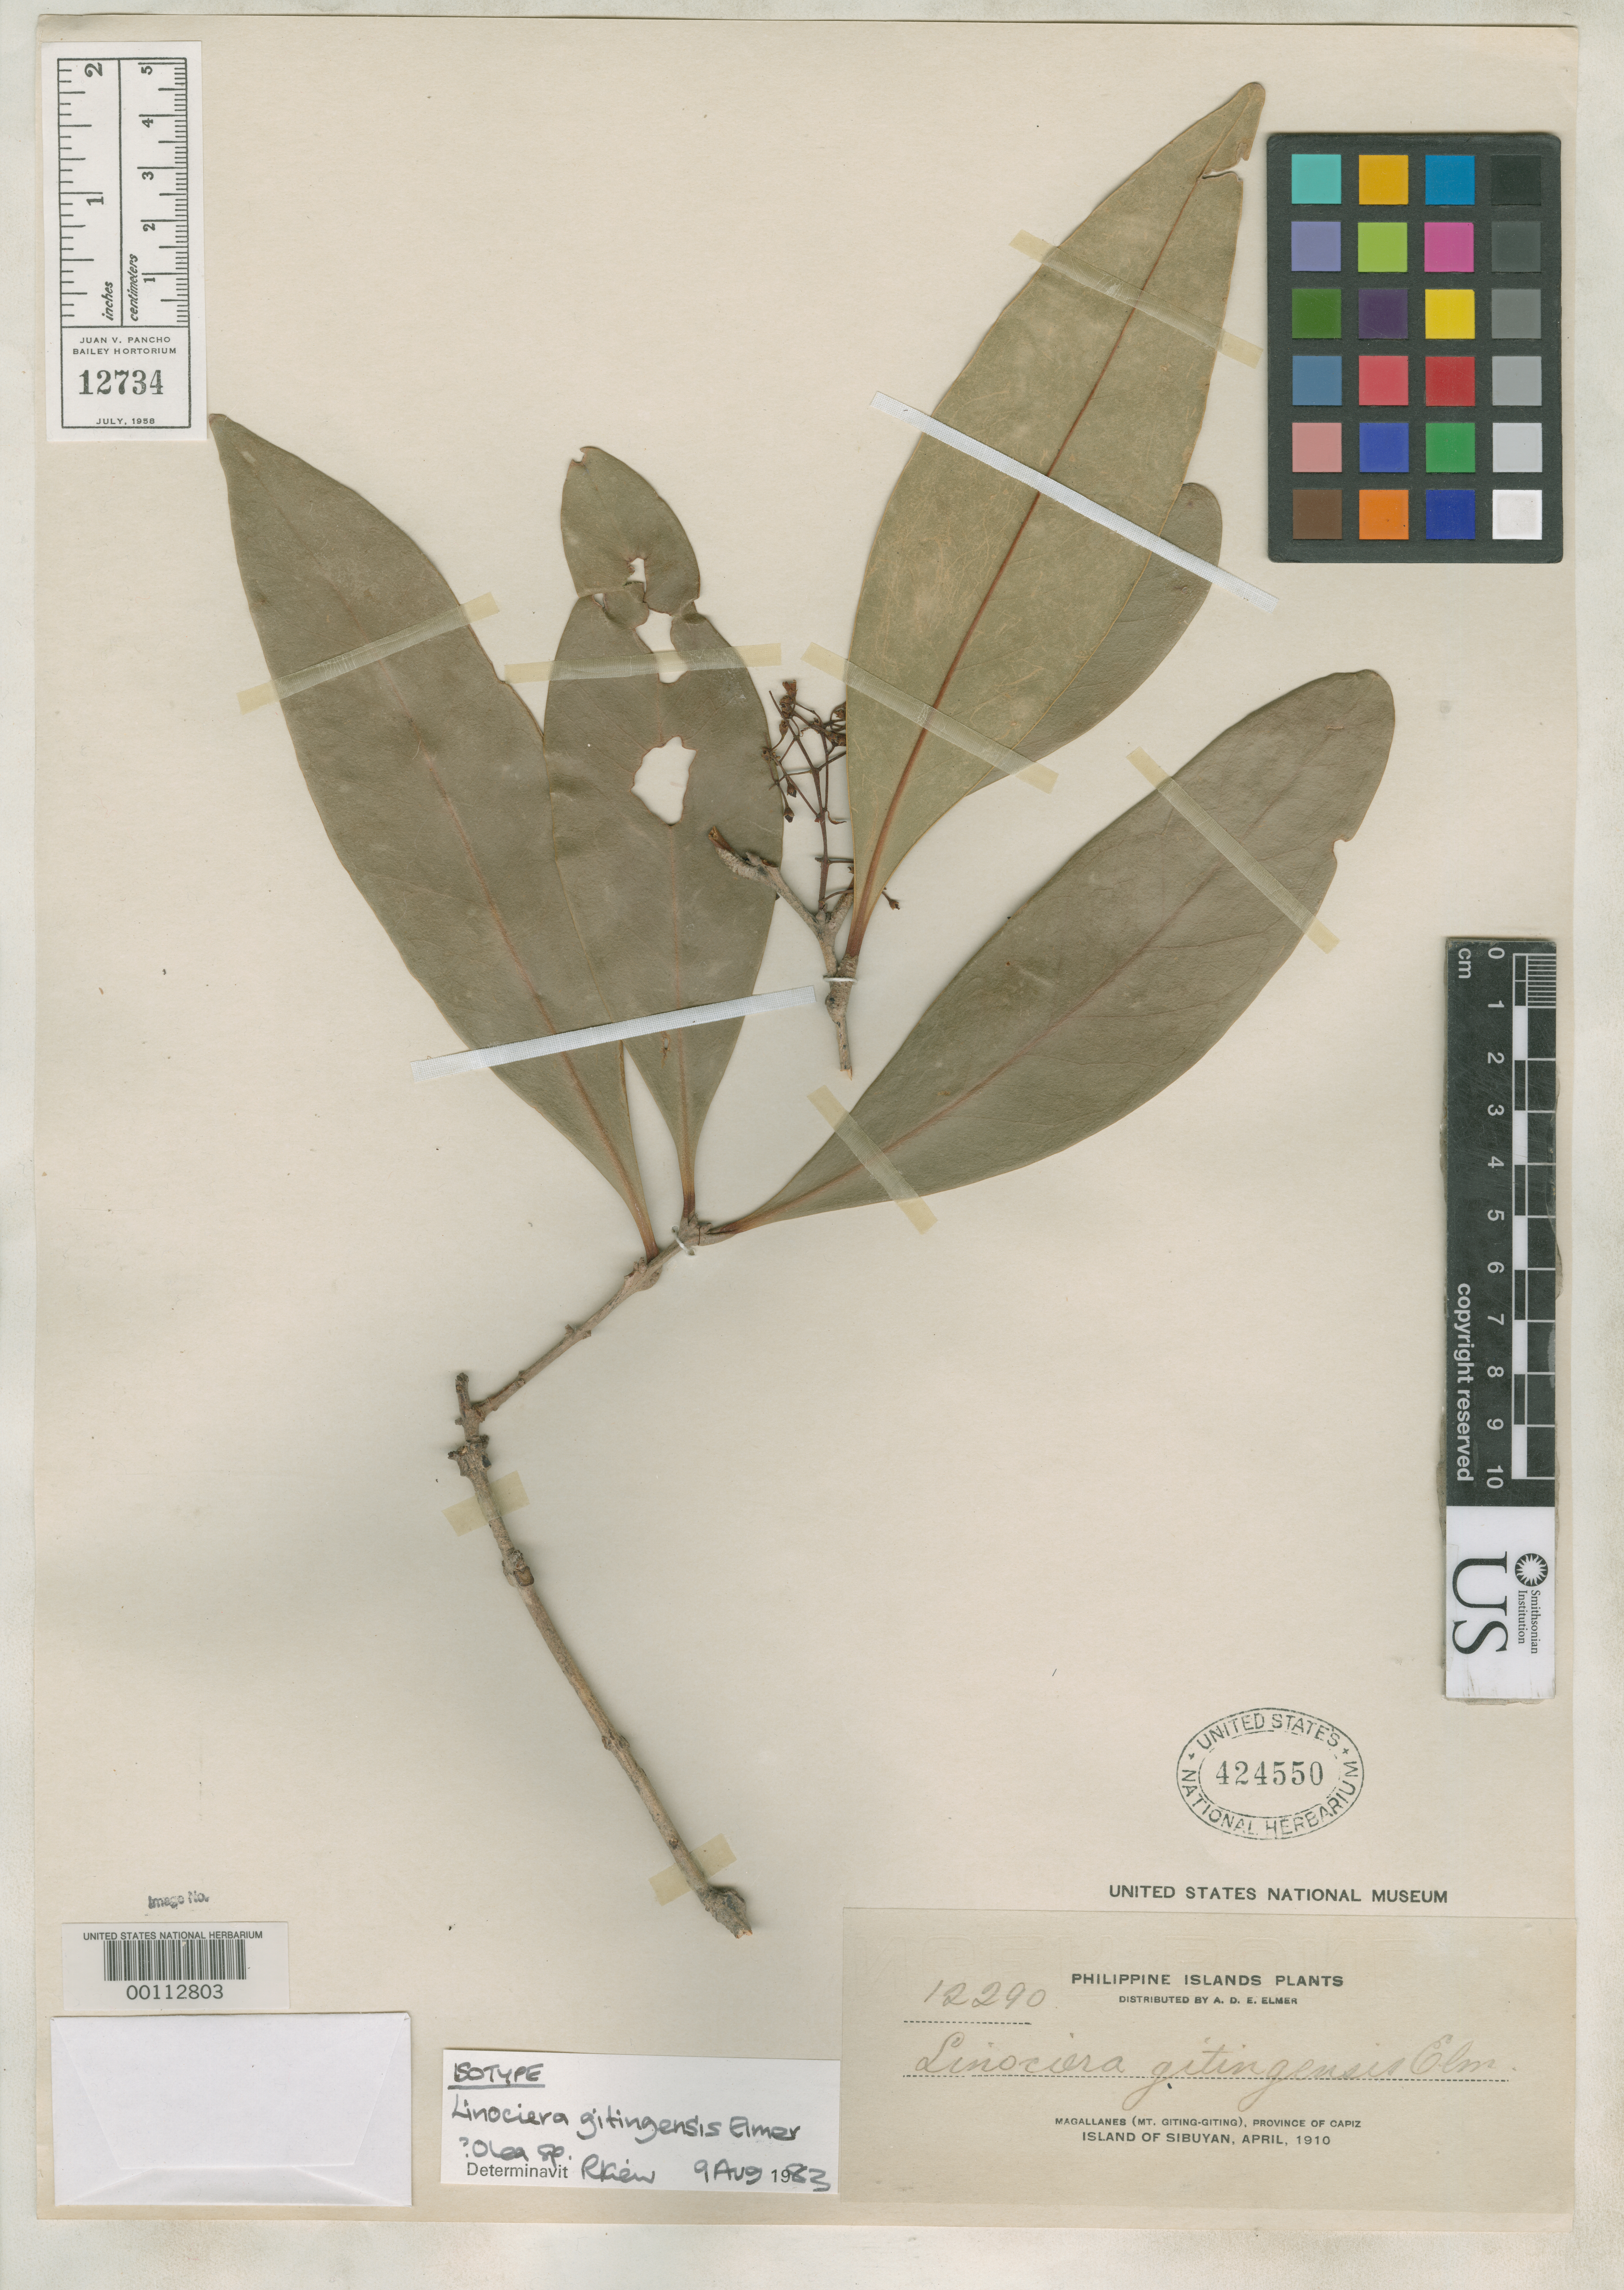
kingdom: Plantae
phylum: Tracheophyta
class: Magnoliopsida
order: Lamiales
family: Oleaceae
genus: Linociera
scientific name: Linociera gitingensis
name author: Elmer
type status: Isotype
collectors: A. D. E. Elmer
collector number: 12290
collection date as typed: Apr 1910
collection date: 1910-04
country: Philippines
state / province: Mimaropa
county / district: Romblon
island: Sibuyan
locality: Magallanes (Mt. Giting-Giting), Province of Capiz, Island of Sibuyan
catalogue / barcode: US 424550